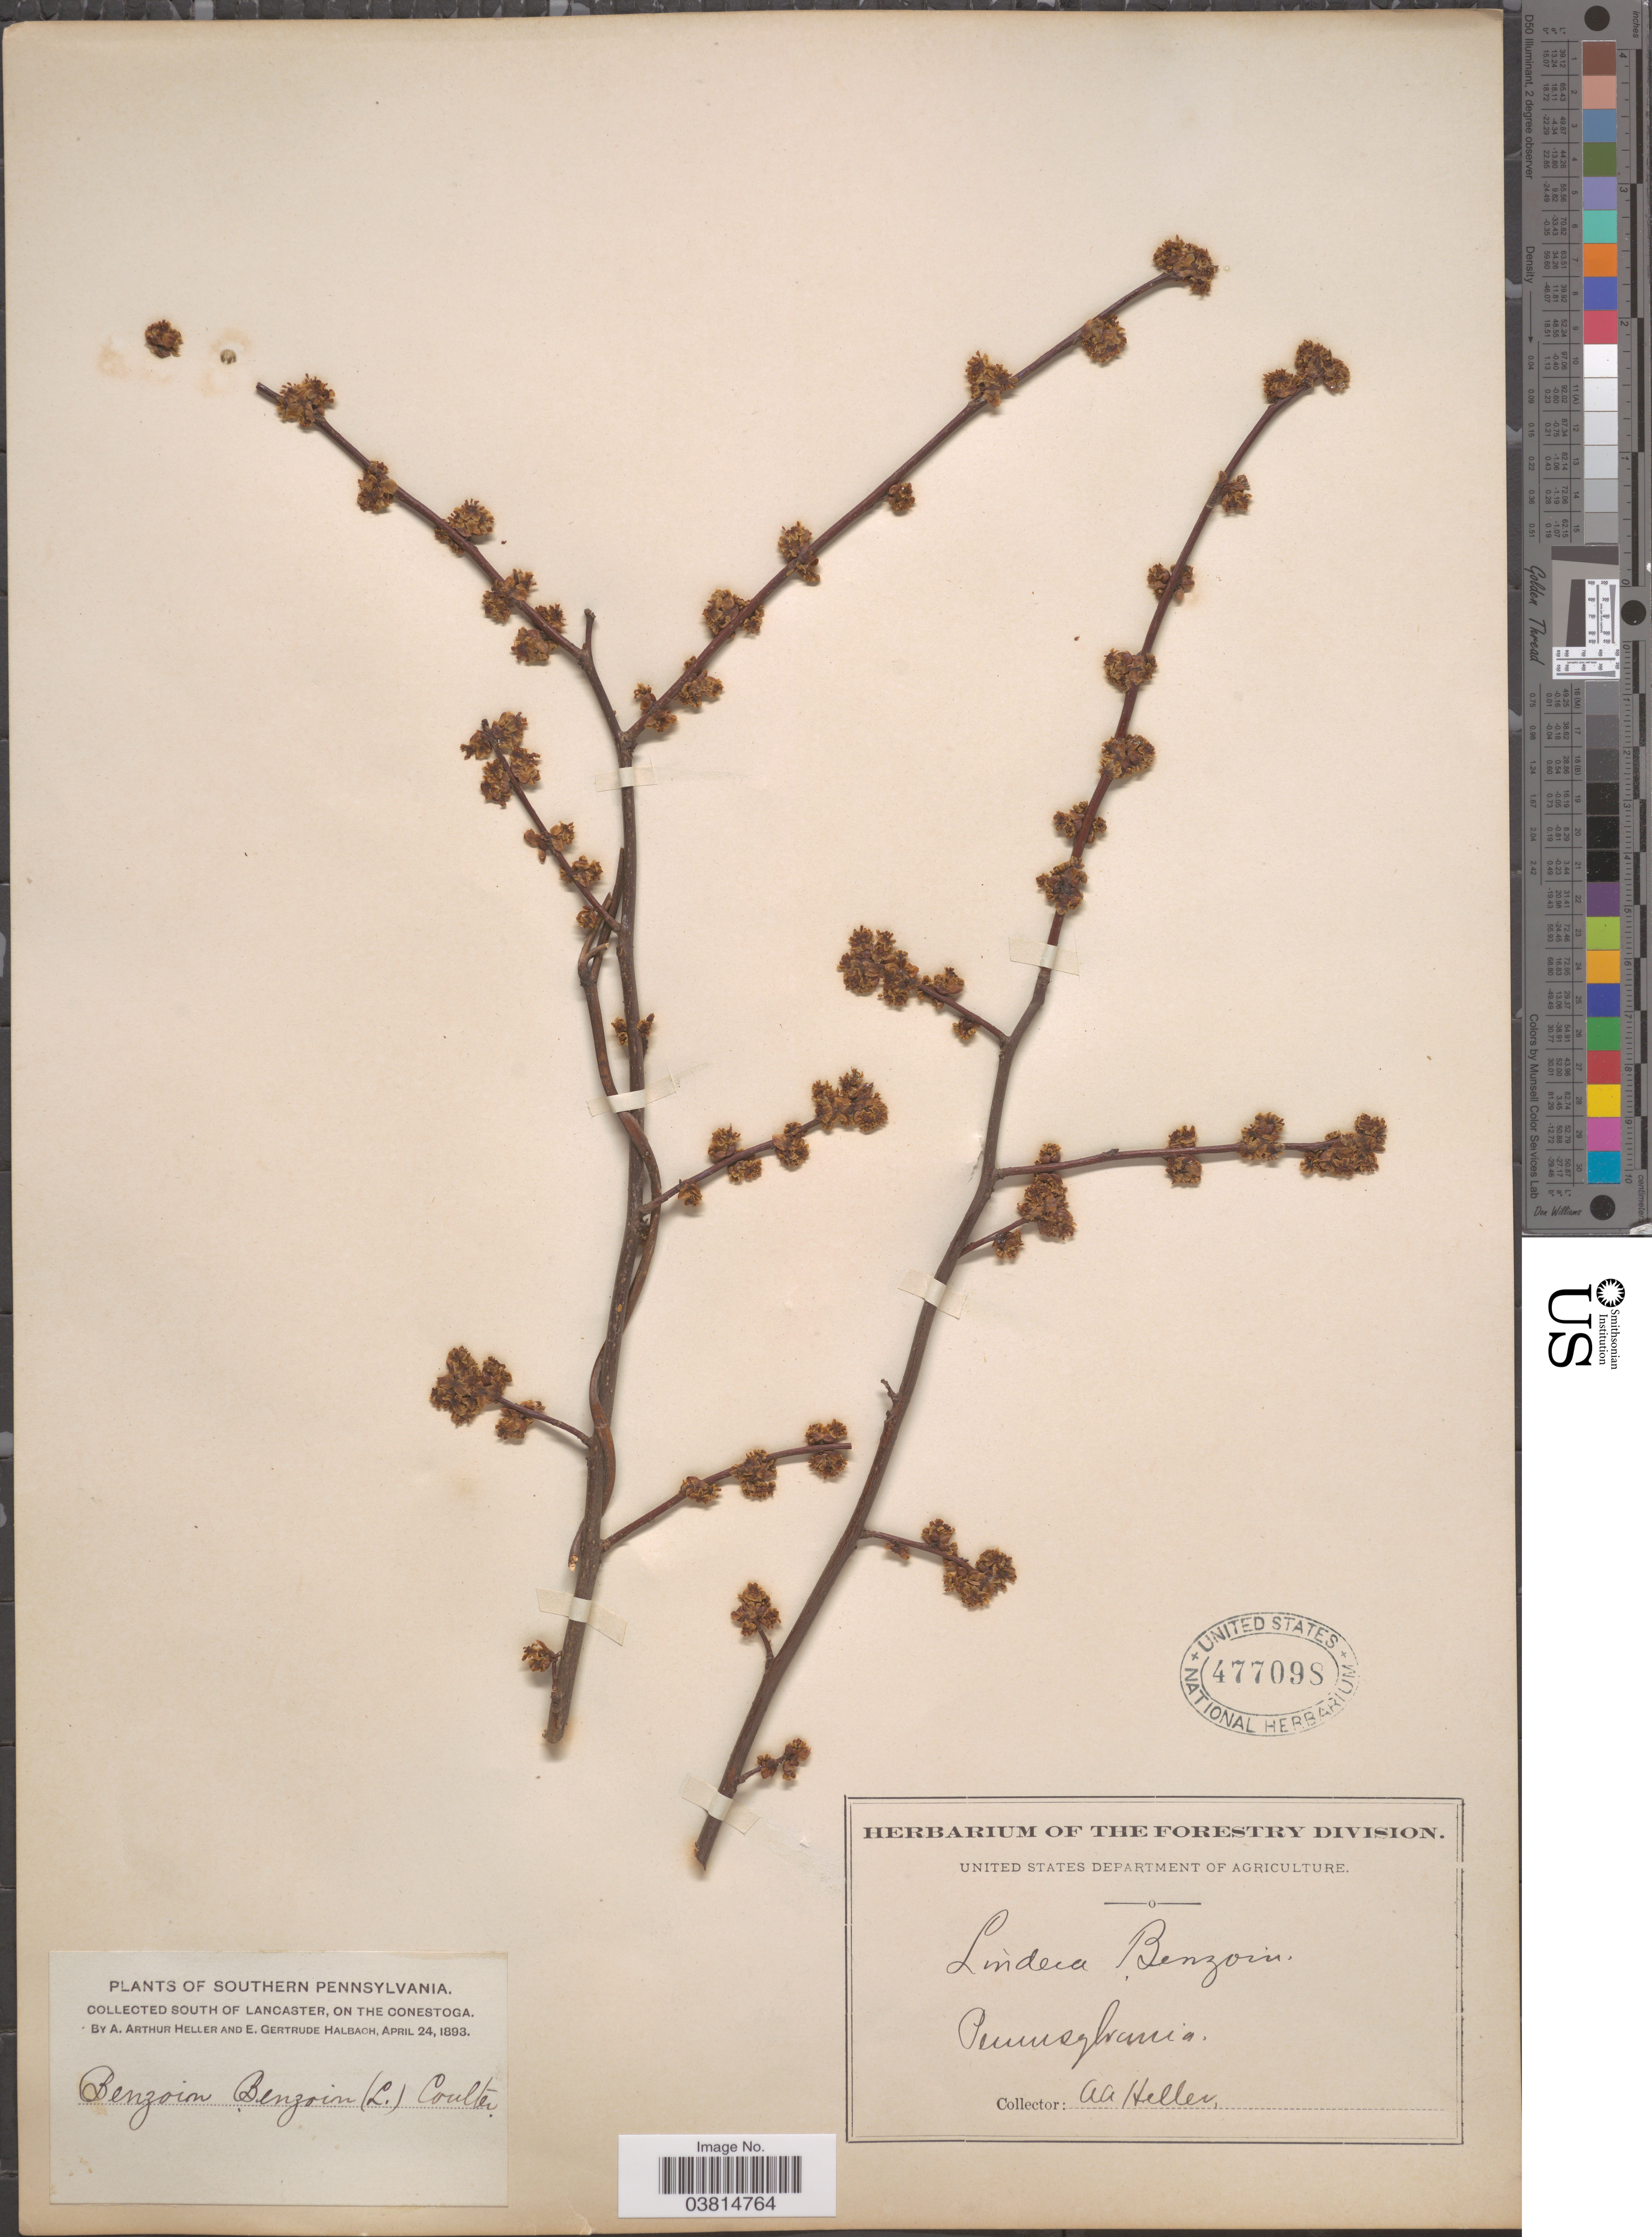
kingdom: Plantae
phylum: Tracheophyta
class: Magnoliopsida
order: Laurales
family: Lauraceae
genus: Lindera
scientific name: Lindera benzoin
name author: (L.) Blume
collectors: A. A. Heller & E. G. Halbach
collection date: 1893-04-24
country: United States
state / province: Pennsylvania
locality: Southern Pennsylvania. South of Lancaster, on the Conestoga.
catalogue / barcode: US 477098